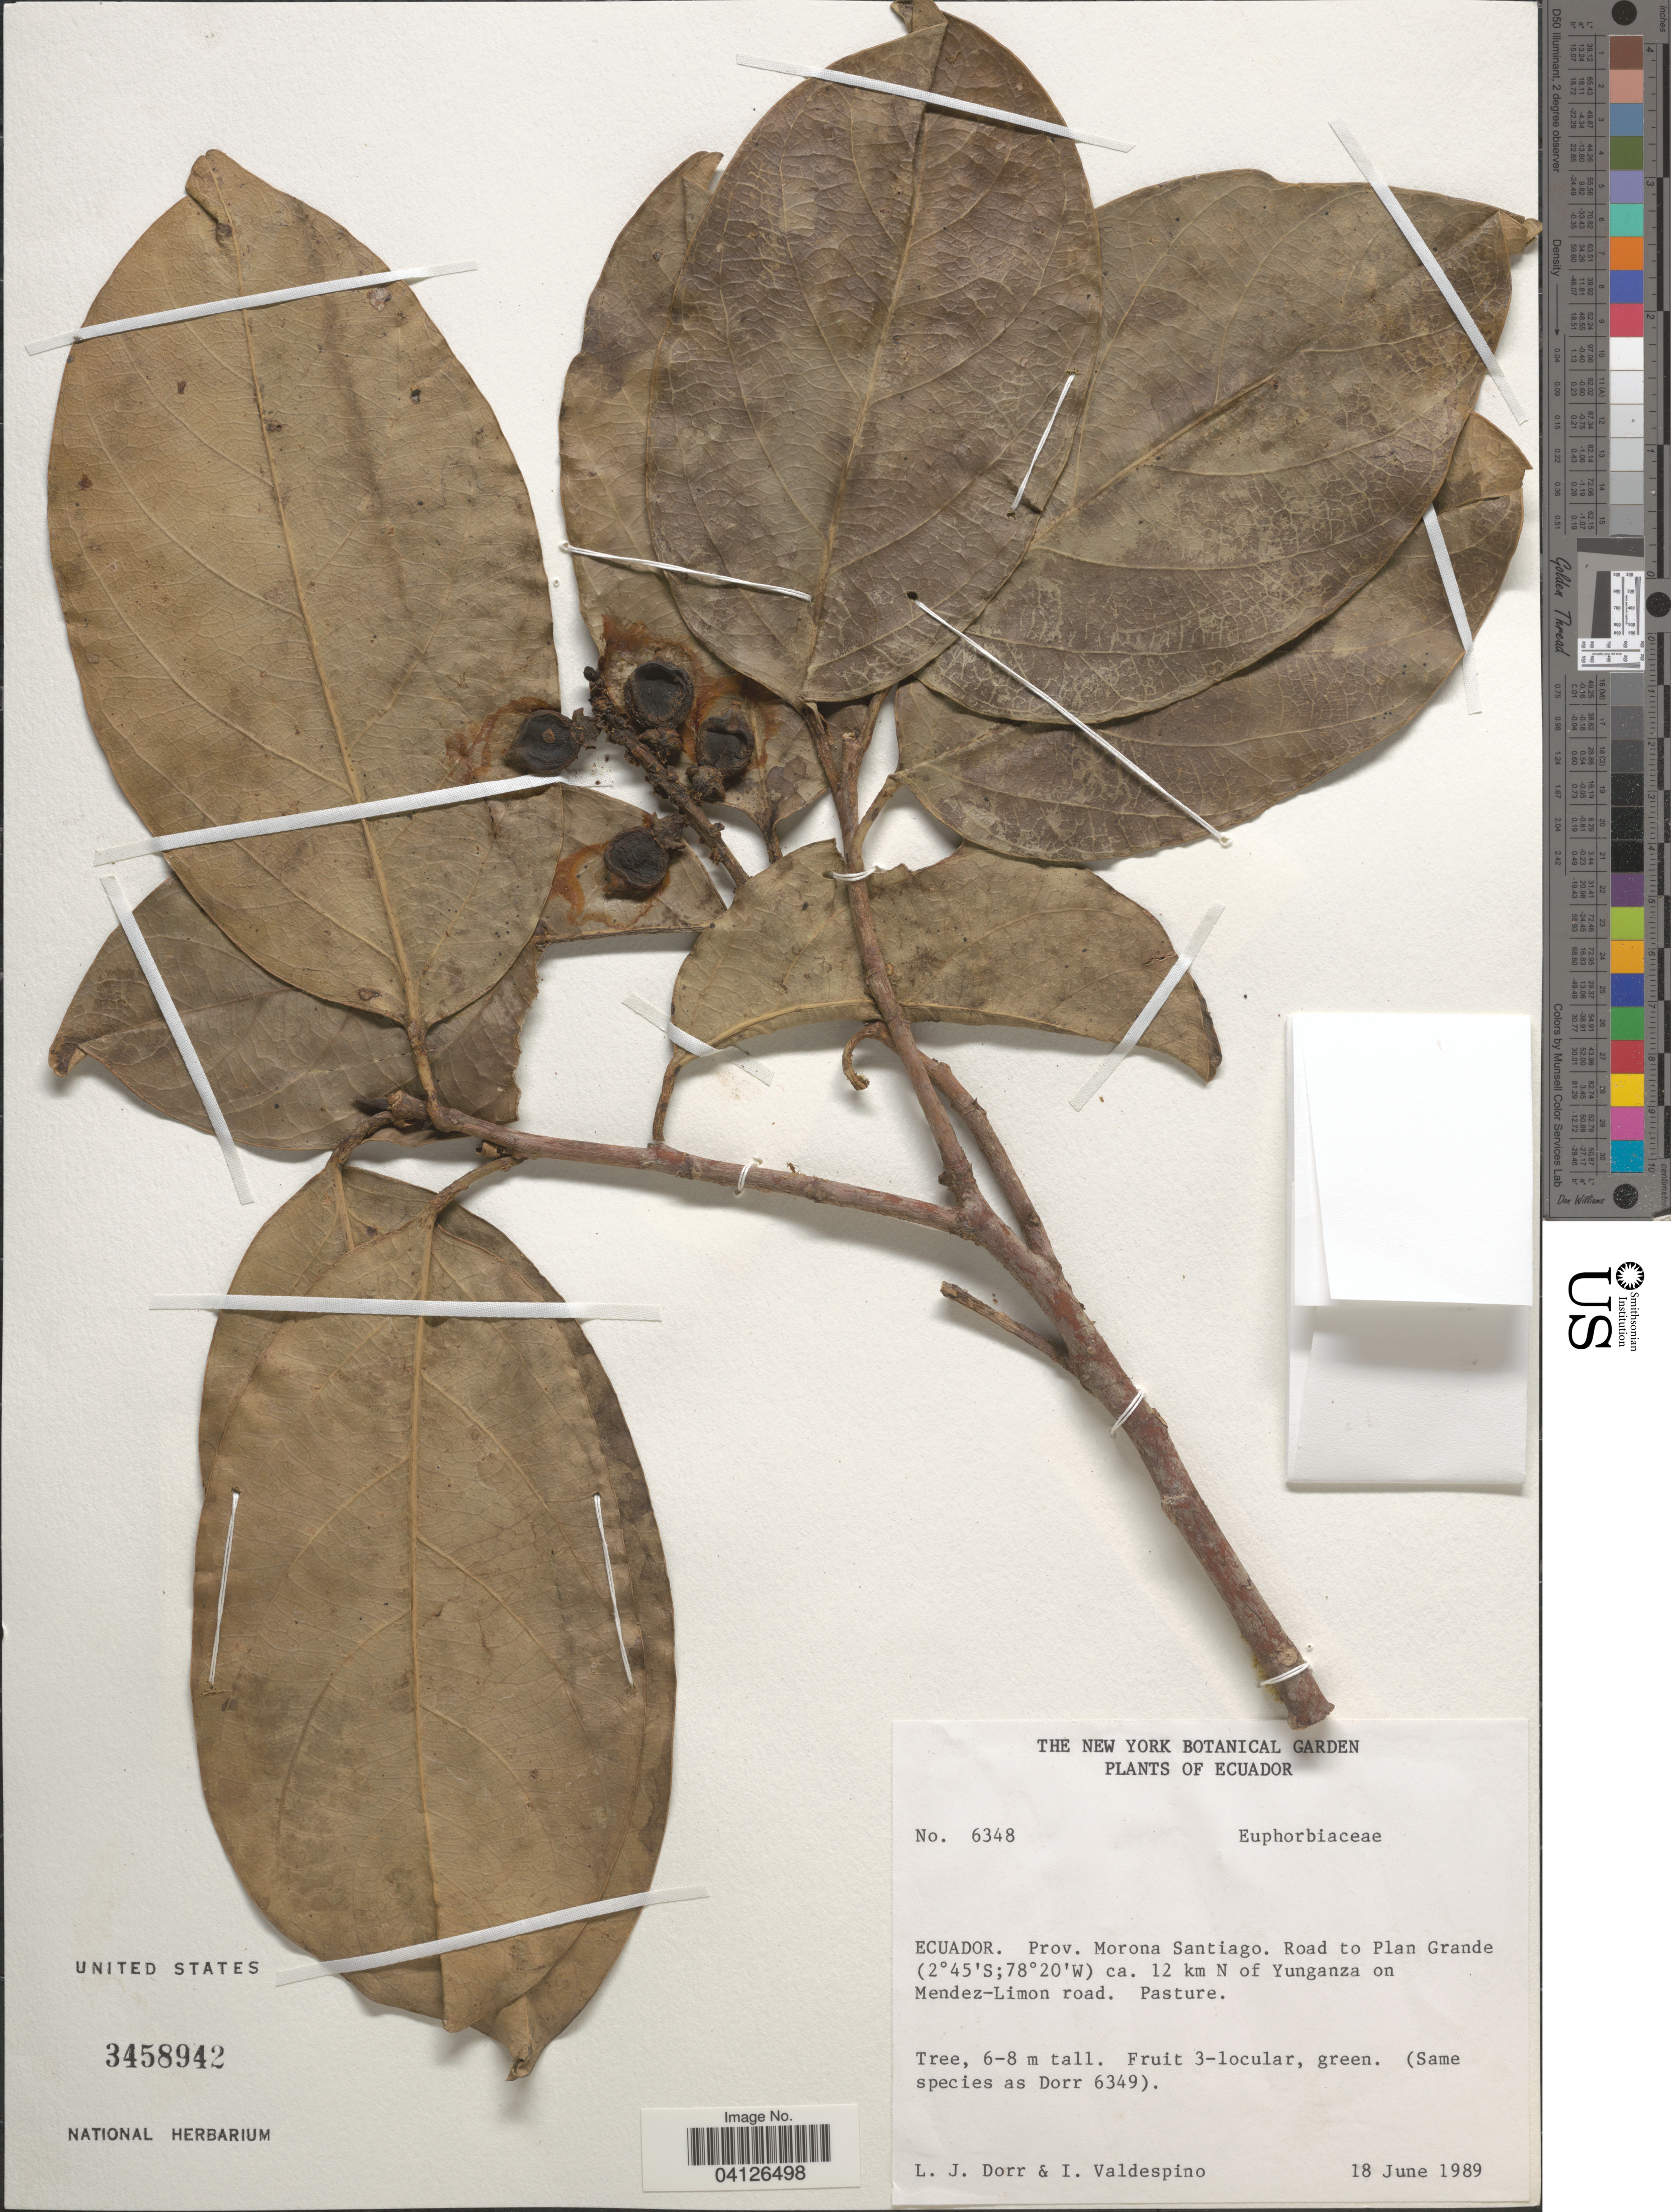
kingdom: Plantae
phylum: Tracheophyta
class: Magnoliopsida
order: Malpighiales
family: Euphorbiaceae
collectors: L. J. Dorr & I. Valdespino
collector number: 6348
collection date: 1989-06-18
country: Ecuador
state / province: Morona-Santiago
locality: Road to Plan Grande ca. 12 km N of Yunganza on Mendez-Limon road.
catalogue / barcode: US 3458942